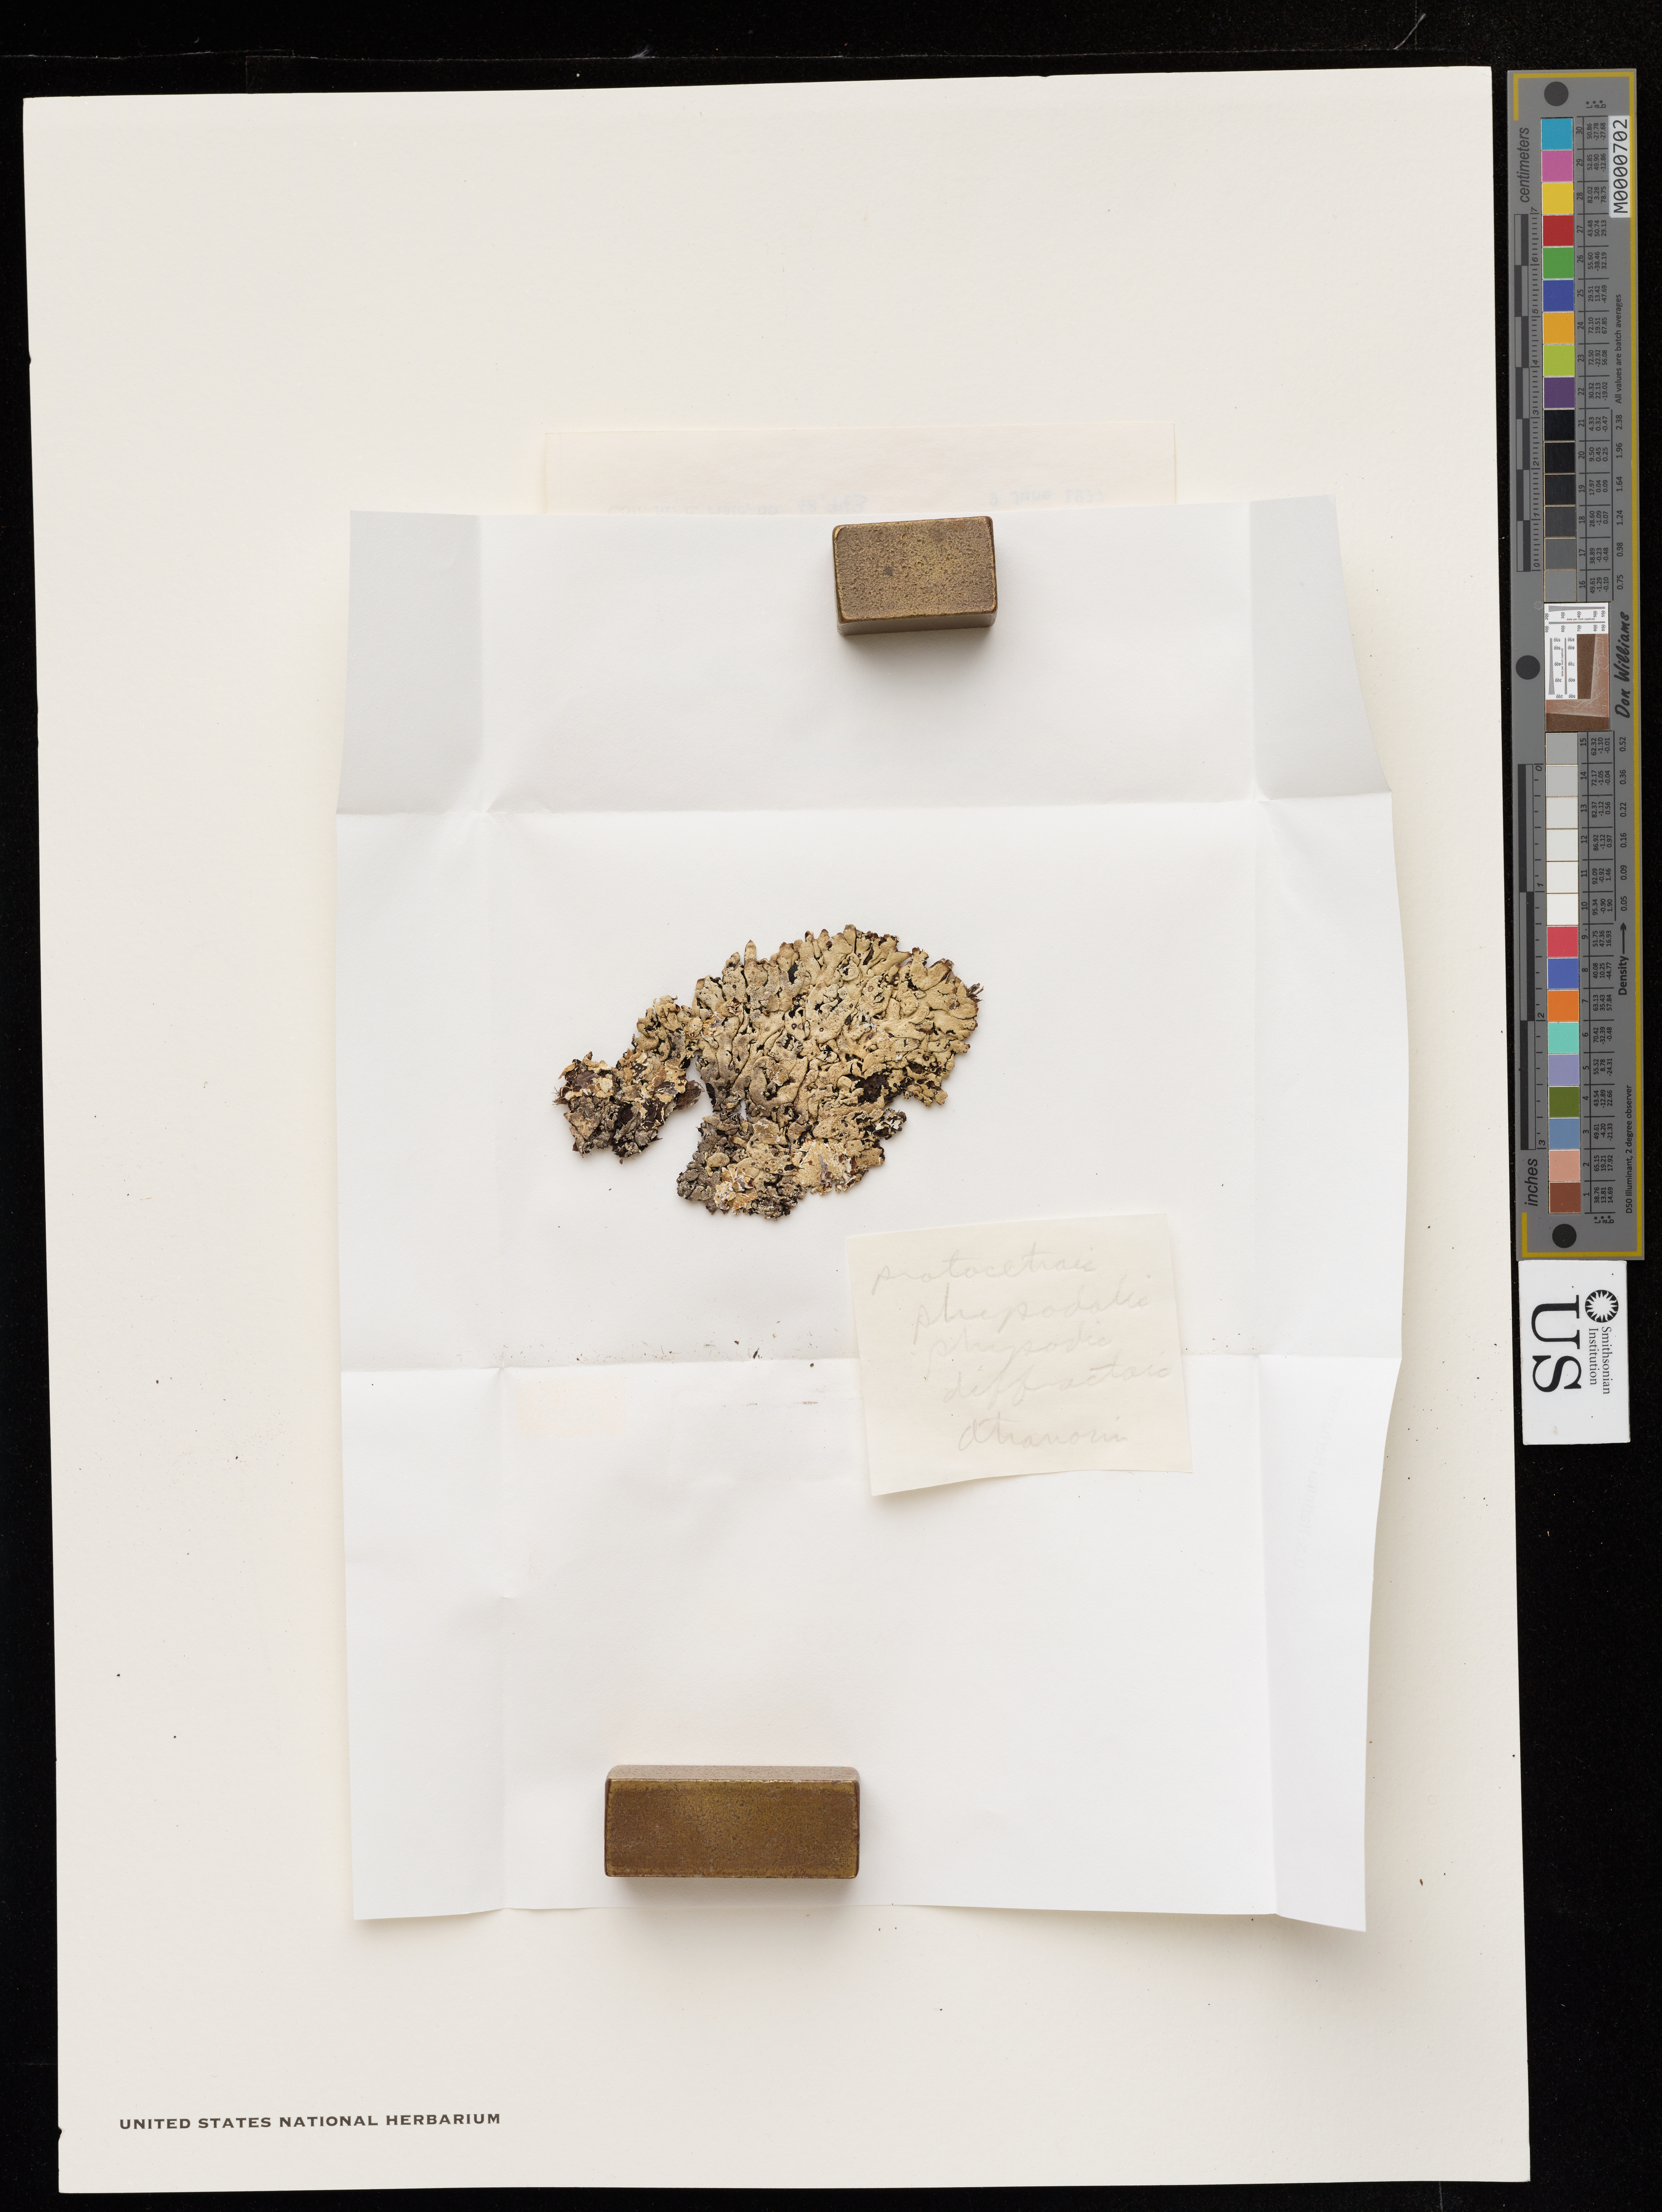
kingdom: Fungi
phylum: Ascomycota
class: Lecanoromycetes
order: Lecanorales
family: Parmeliaceae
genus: Hypogymnia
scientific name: Hypogymnia enteromorpha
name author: (Ach.) Nyl.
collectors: M. Hale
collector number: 48943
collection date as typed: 09 Jun 1977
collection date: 1977-06-09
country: United States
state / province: California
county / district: Del Norte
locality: Redwood nat. park